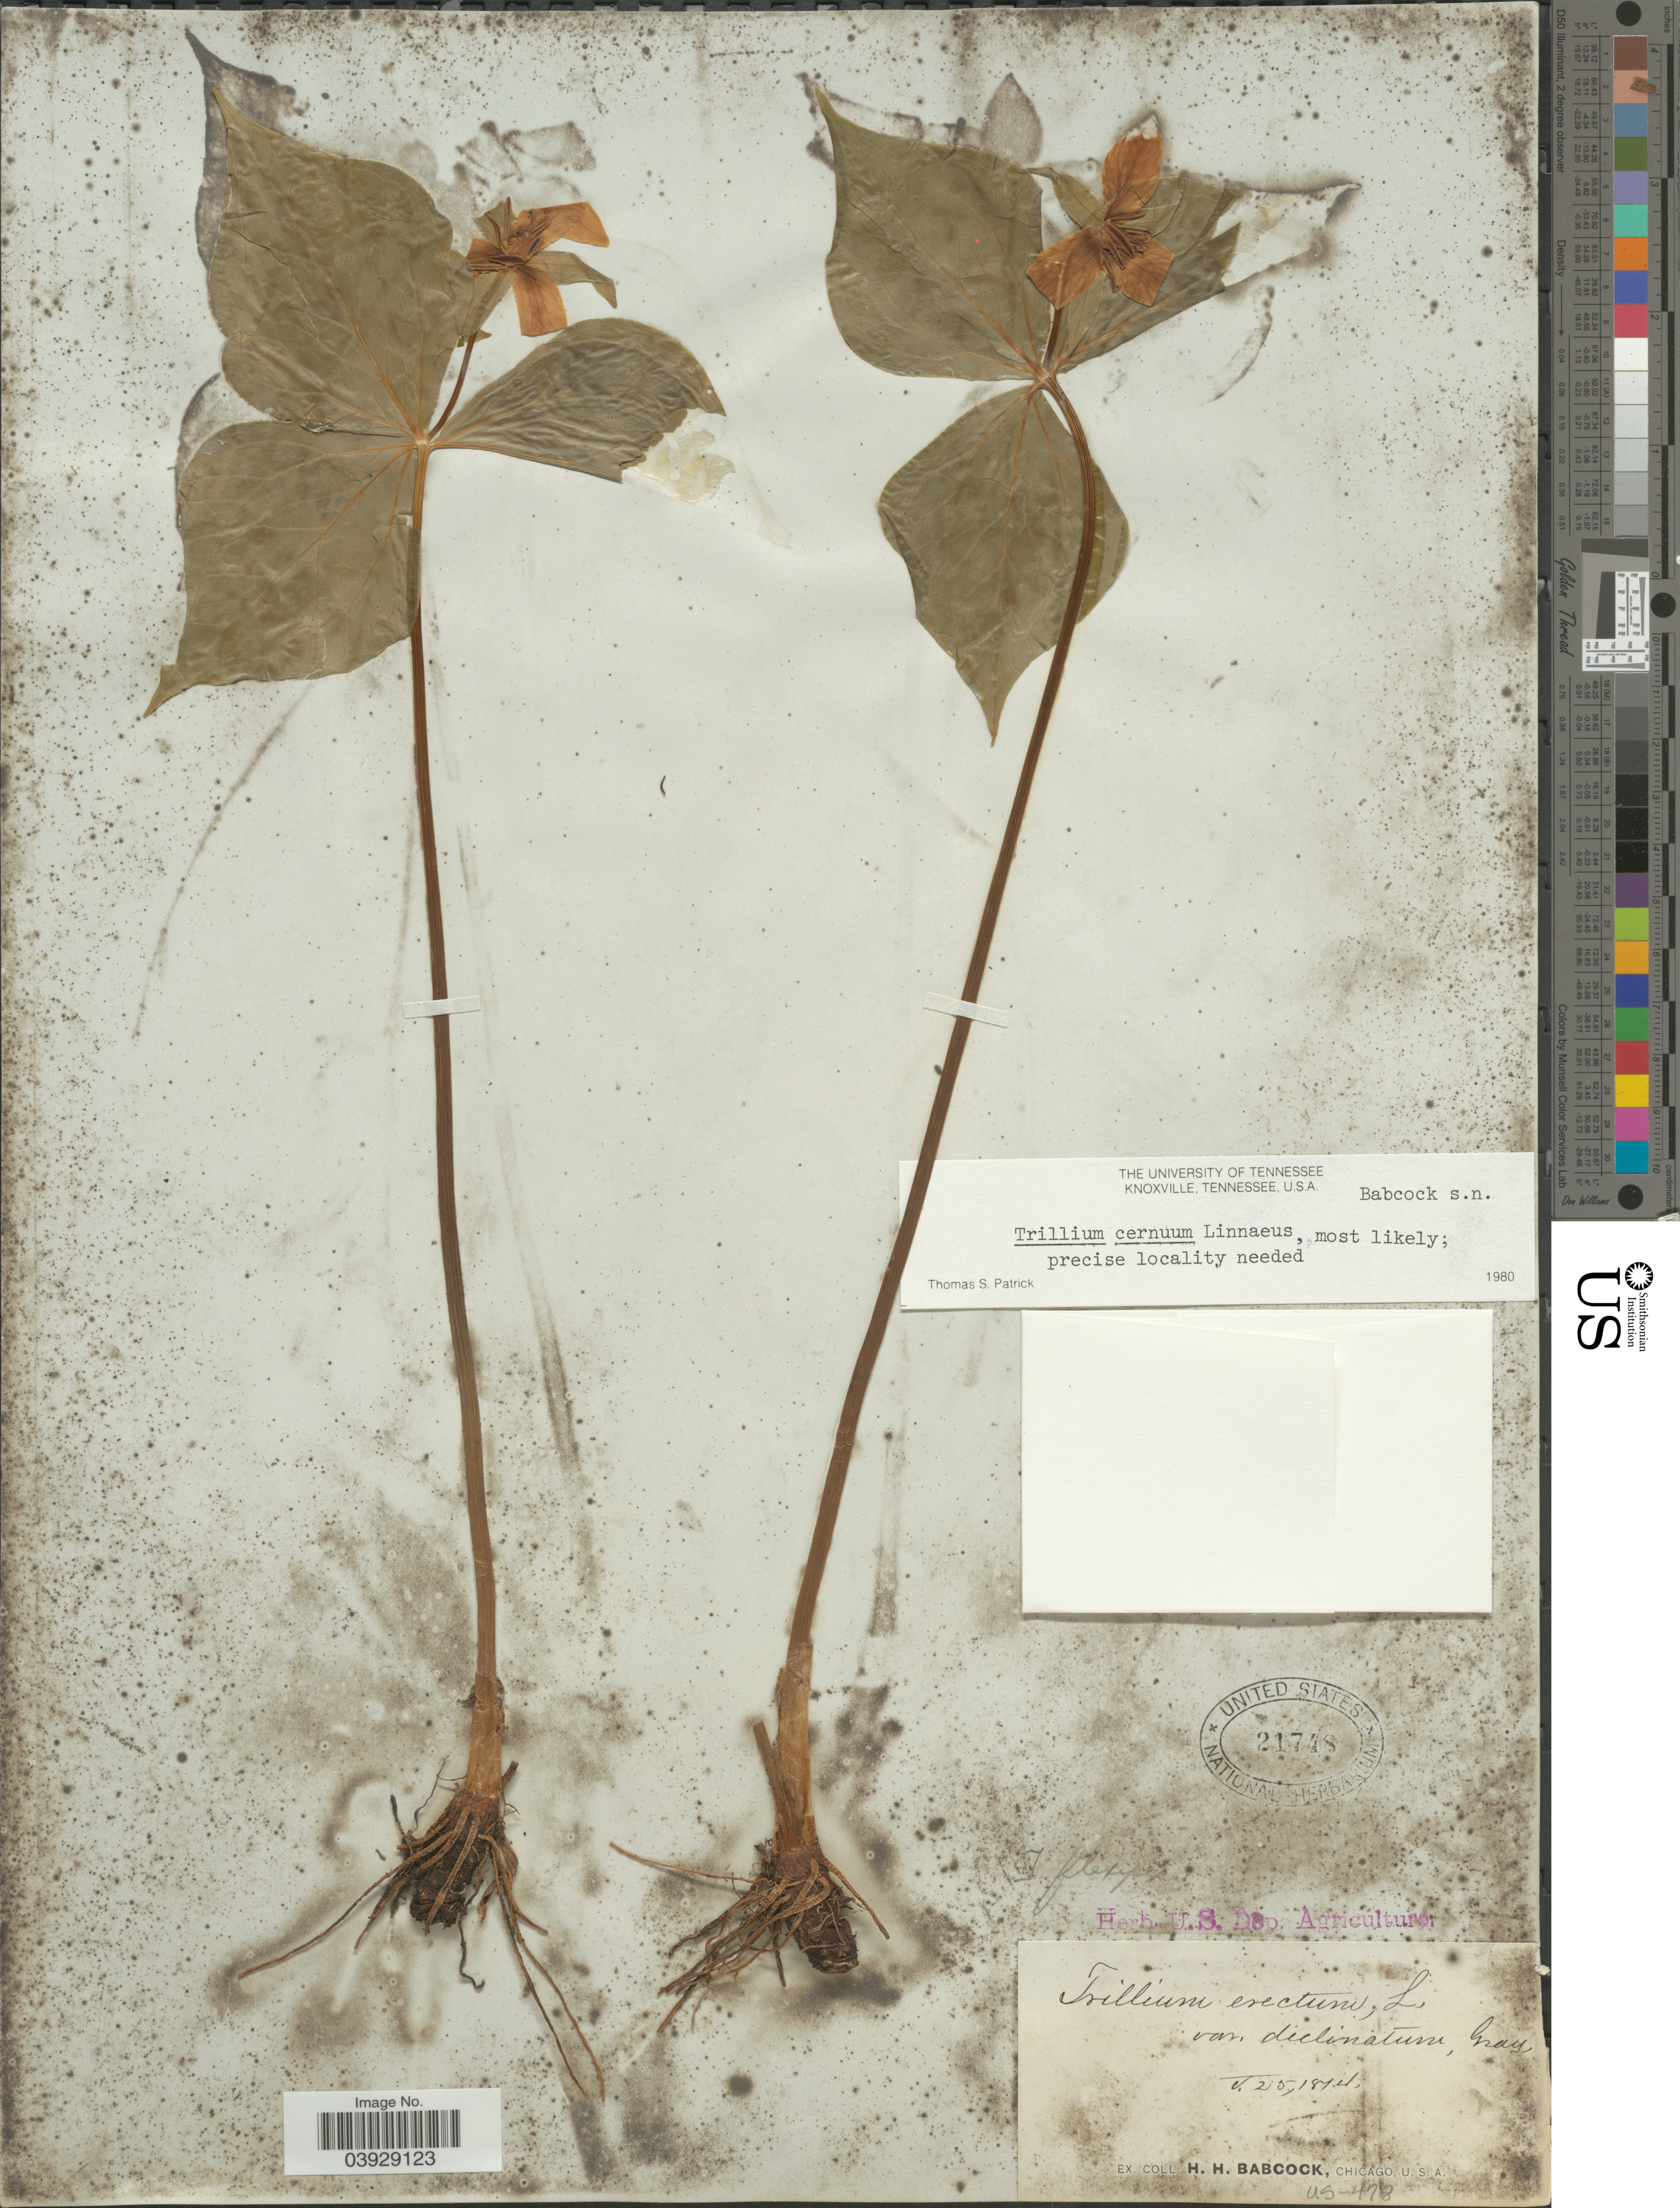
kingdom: Plantae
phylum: Tracheophyta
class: Liliopsida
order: Liliales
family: Melanthiaceae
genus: Trillium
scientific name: Trillium cernuum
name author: L.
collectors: H. Babcock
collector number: US-478?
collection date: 1874-05-25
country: United States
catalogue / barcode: US 21748